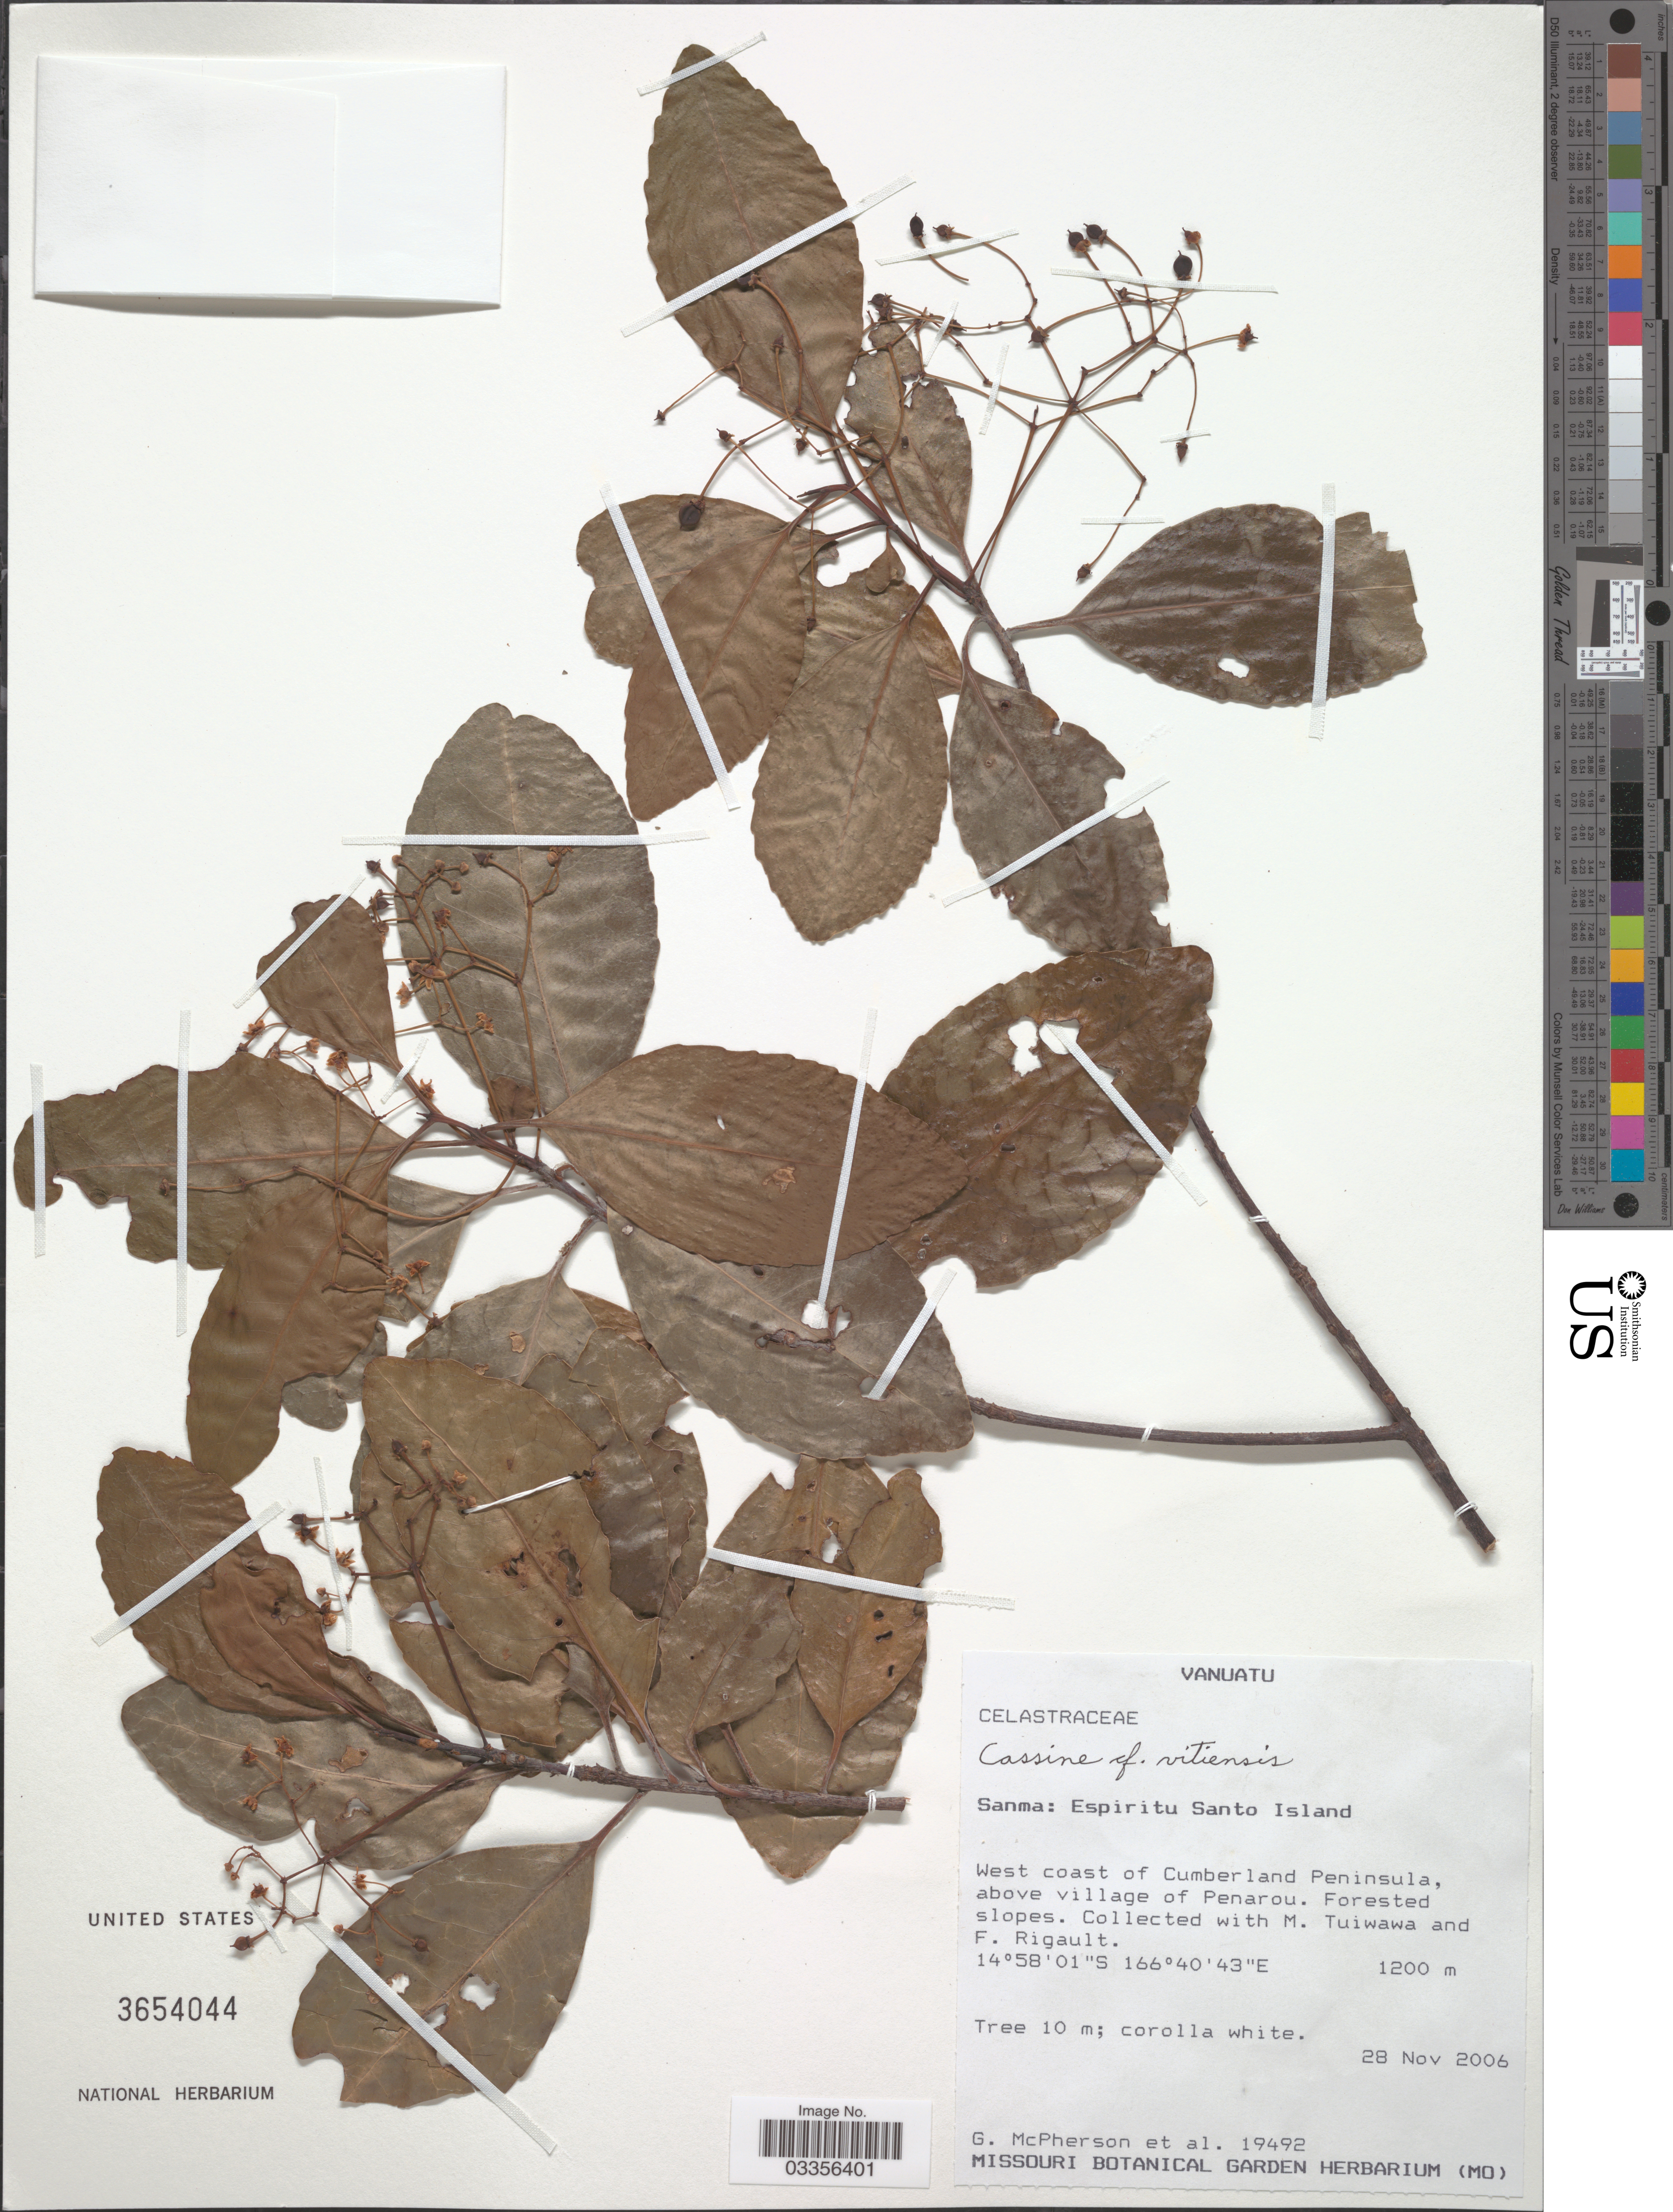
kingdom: Plantae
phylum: Tracheophyta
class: Magnoliopsida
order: Celastrales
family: Celastraceae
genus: Cassine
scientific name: Cassine vitiensis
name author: (A.C. Sm.) A.C. Sm.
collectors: G. McPherson, M. Tuiwawa & F. Rigault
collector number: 19492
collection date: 2006-11-28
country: Vanuatu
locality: Sanma: Espiritu Santo Island. West coast of Cumberland Peninsula, above village of Penarou.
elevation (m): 1200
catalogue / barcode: US 3654044